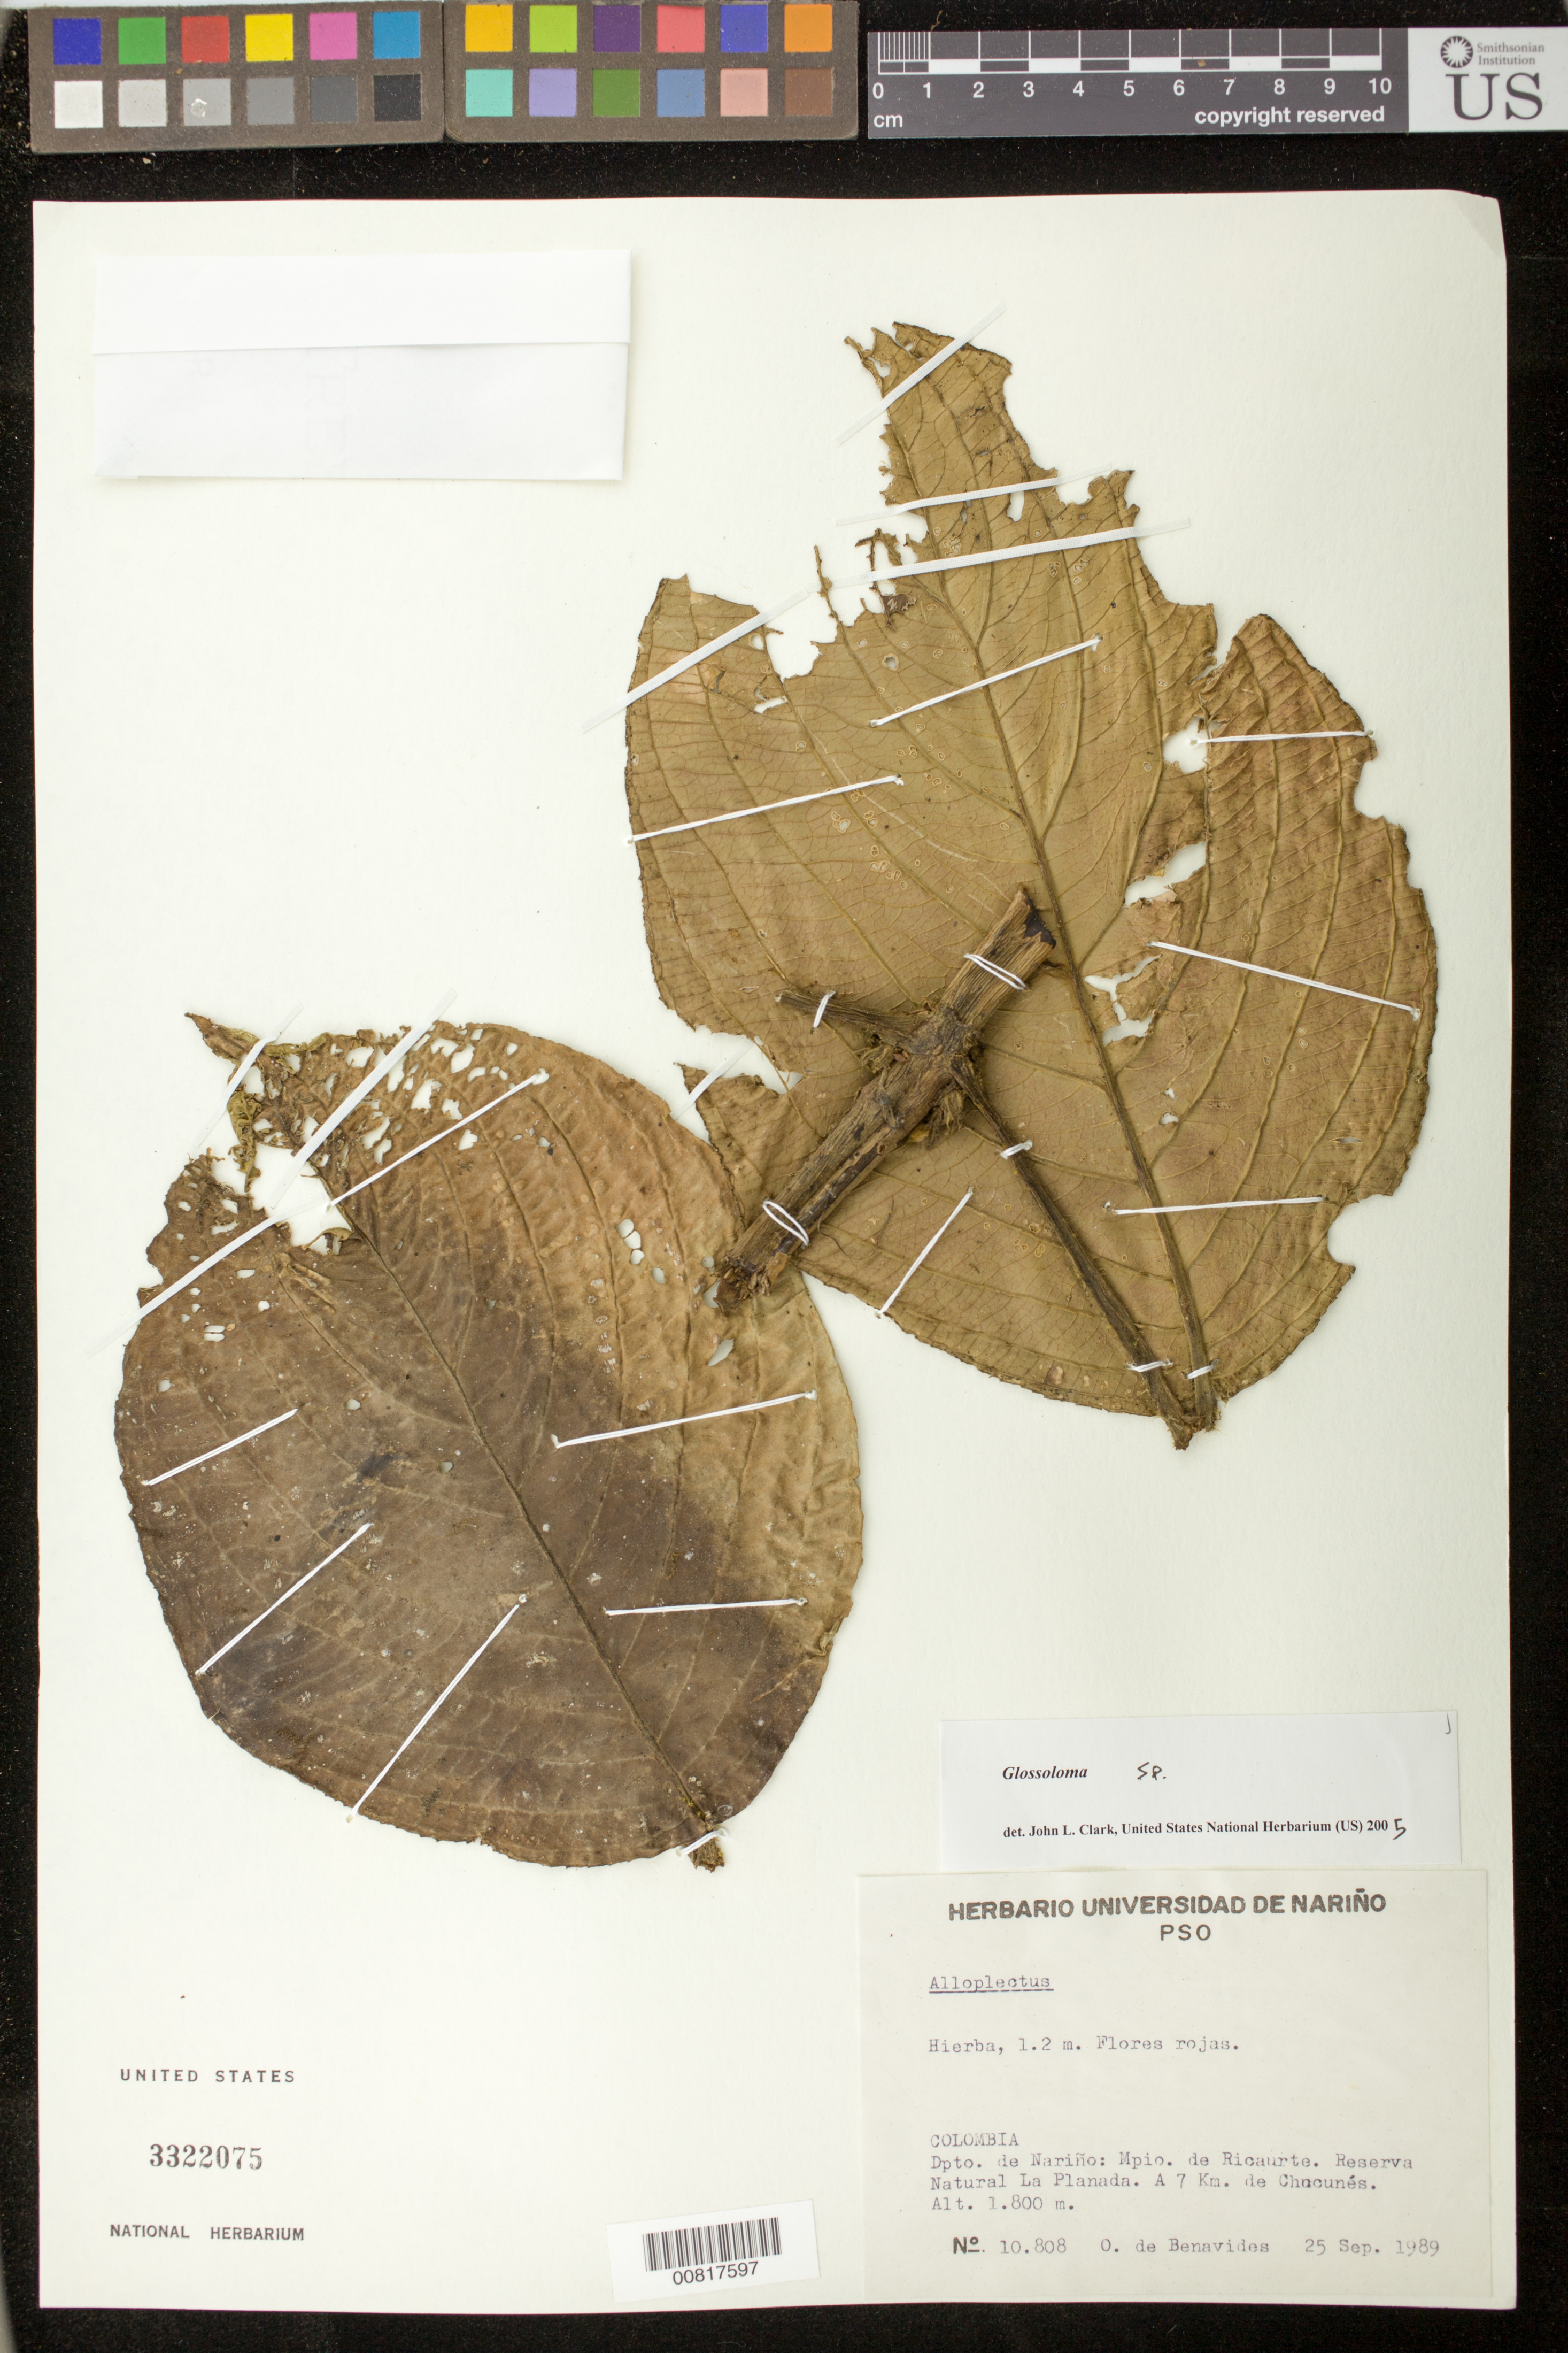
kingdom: Plantae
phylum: Tracheophyta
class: Magnoliopsida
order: Lamiales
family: Gesneriaceae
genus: Glossoloma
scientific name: Glossoloma sp.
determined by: Clark, J. L., (SEL), The Marie Selby Botanical Garden (UNITED STATES)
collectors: Olga S. de Benavides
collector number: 10808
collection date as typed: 25 Sep 1989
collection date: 1989-09-25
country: Colombia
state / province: Nariño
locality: Mpio. de Ricaurte. Reserva Natural La Planada a 7 km de Chucunés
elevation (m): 1800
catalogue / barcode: US 3322075